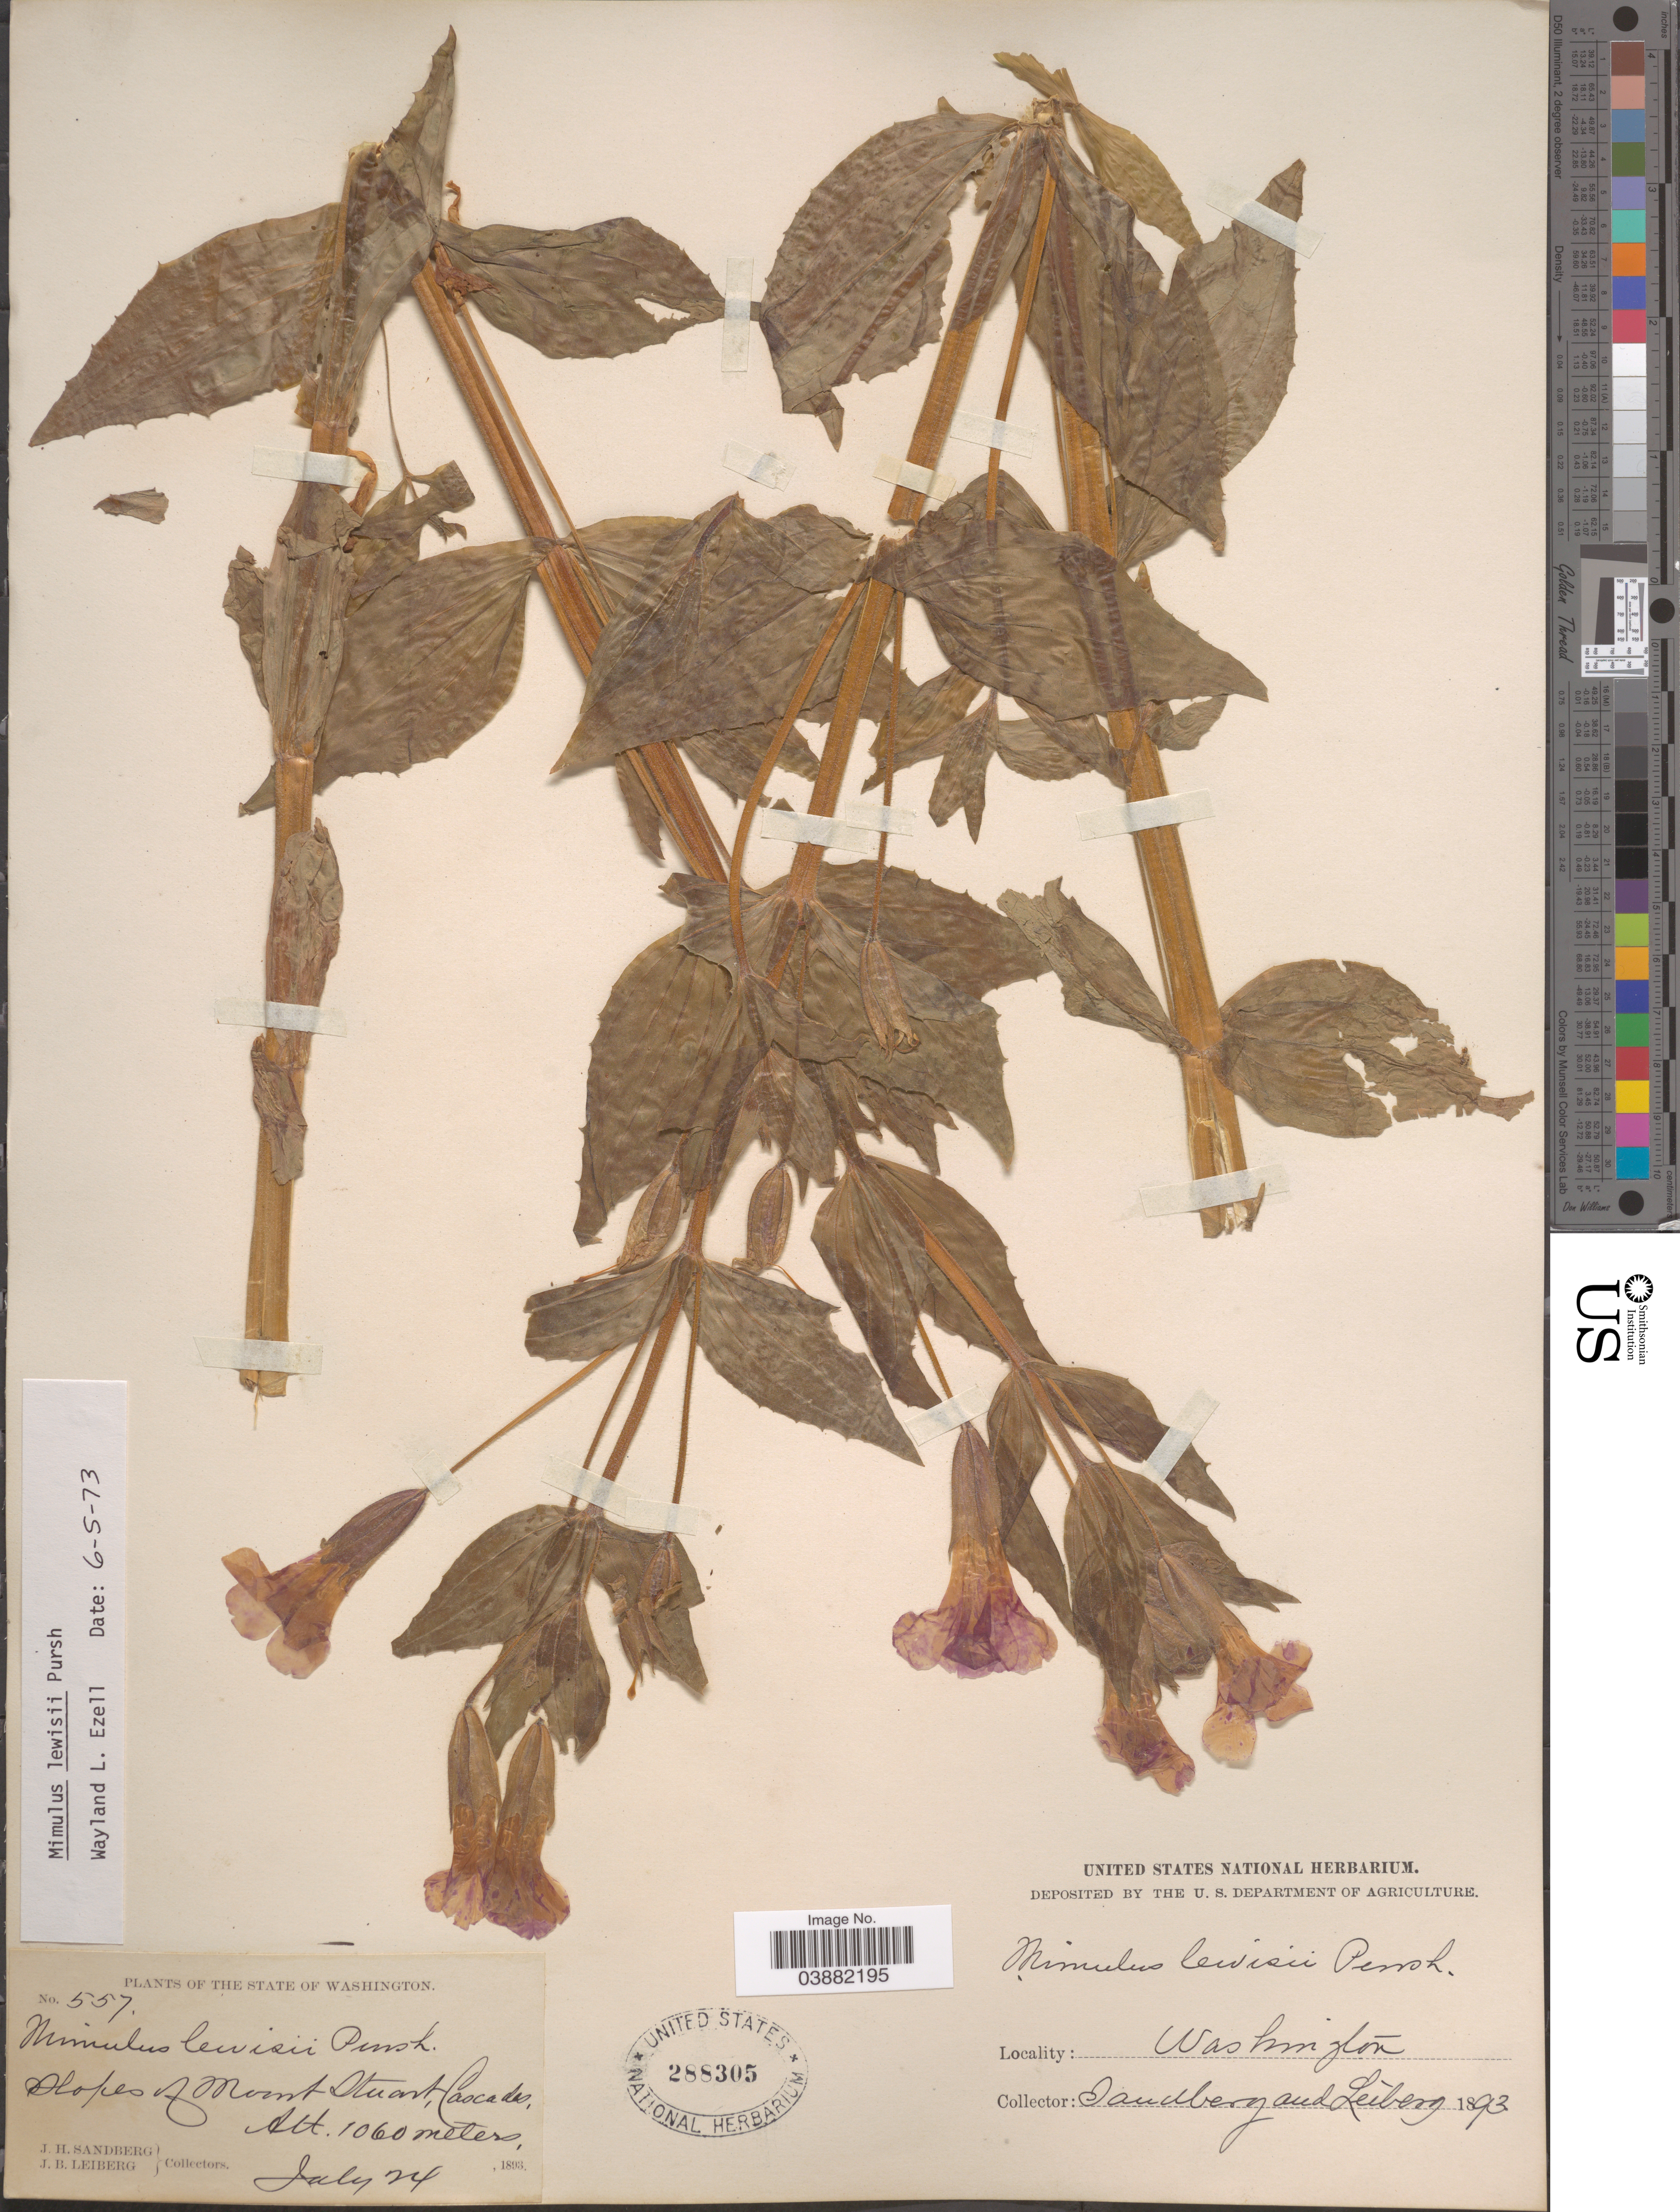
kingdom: Plantae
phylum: Tracheophyta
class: Magnoliopsida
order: Lamiales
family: Phrymaceae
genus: Mimulus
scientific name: Mimulus lewisii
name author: Pursh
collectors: J. H. Sandberg & J. B. Leiberg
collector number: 557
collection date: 1893-07-24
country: United States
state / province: Washington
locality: Slopes of Mount Stuart, Cascades.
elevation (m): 1060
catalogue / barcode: US 288305